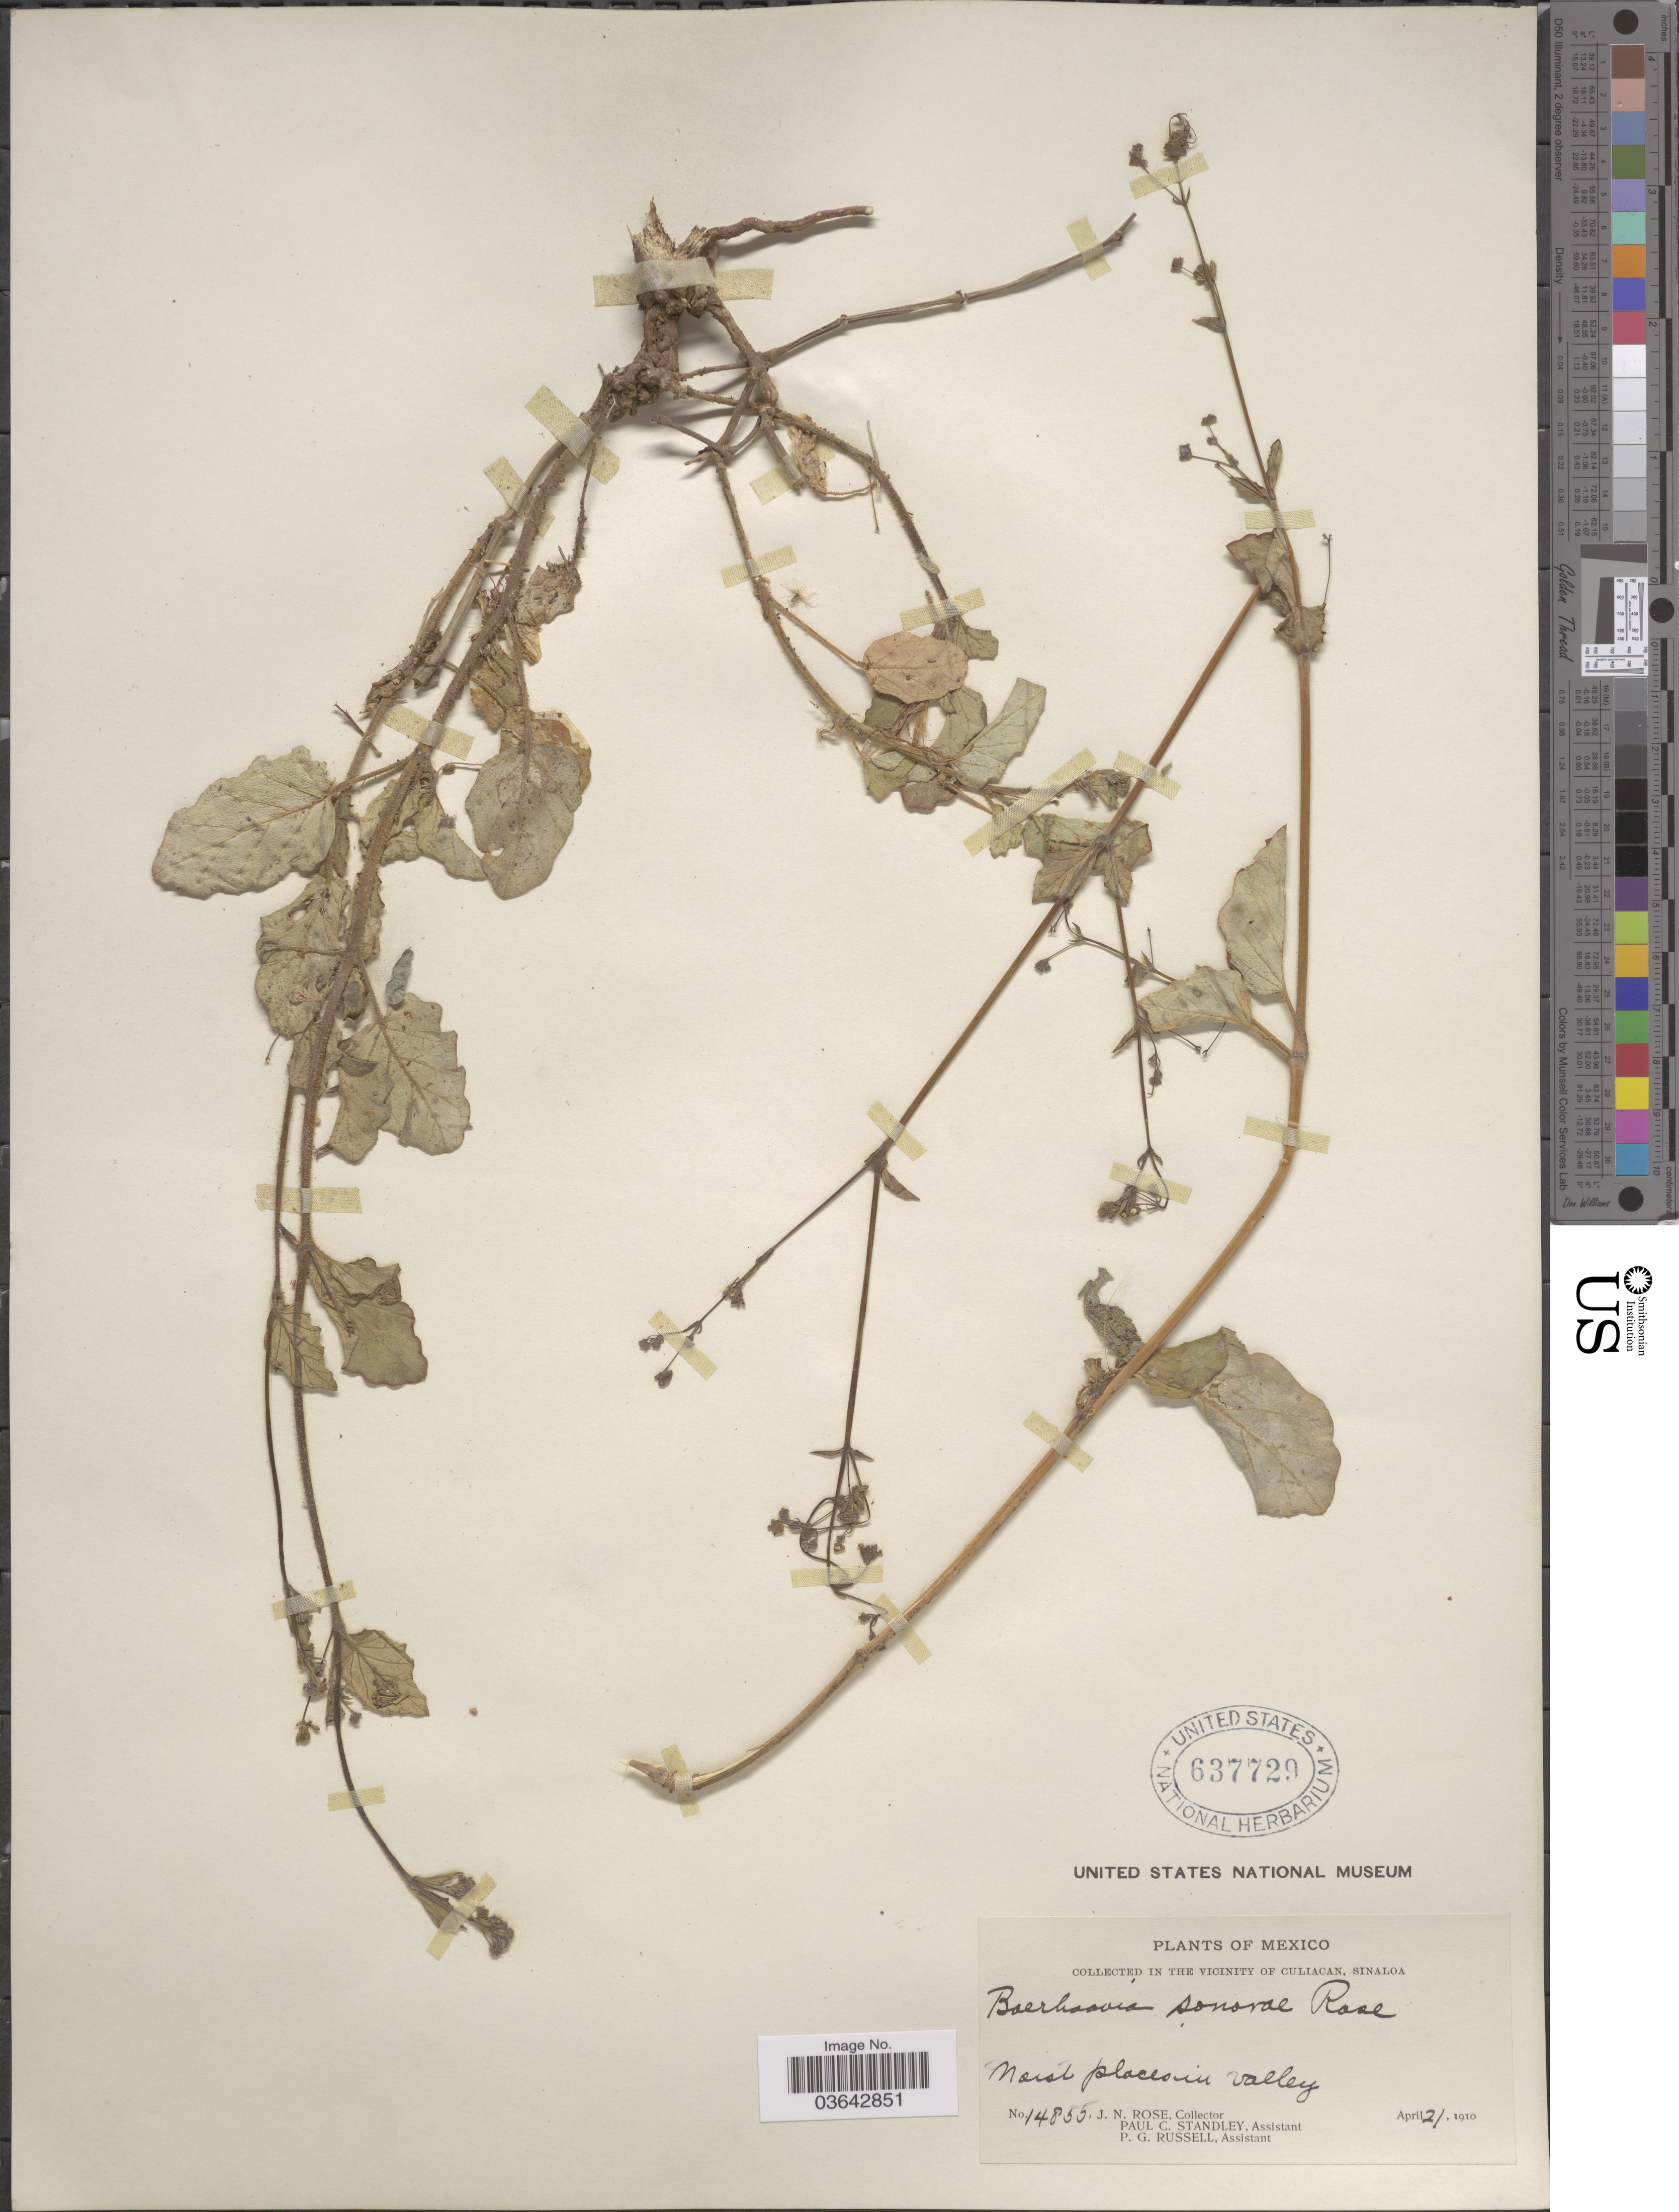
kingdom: Plantae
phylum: Tracheophyta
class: Magnoliopsida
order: Caryophyllales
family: Nyctaginaceae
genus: Boerhavia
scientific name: Boerhavia caribaea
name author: Jacq.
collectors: J. N. Rose, P. C. Standley & P. G. Russell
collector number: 14855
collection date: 1910-04-21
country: Mexico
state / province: Sinaloa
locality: In the vicinity of Culiacan.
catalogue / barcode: US 637729